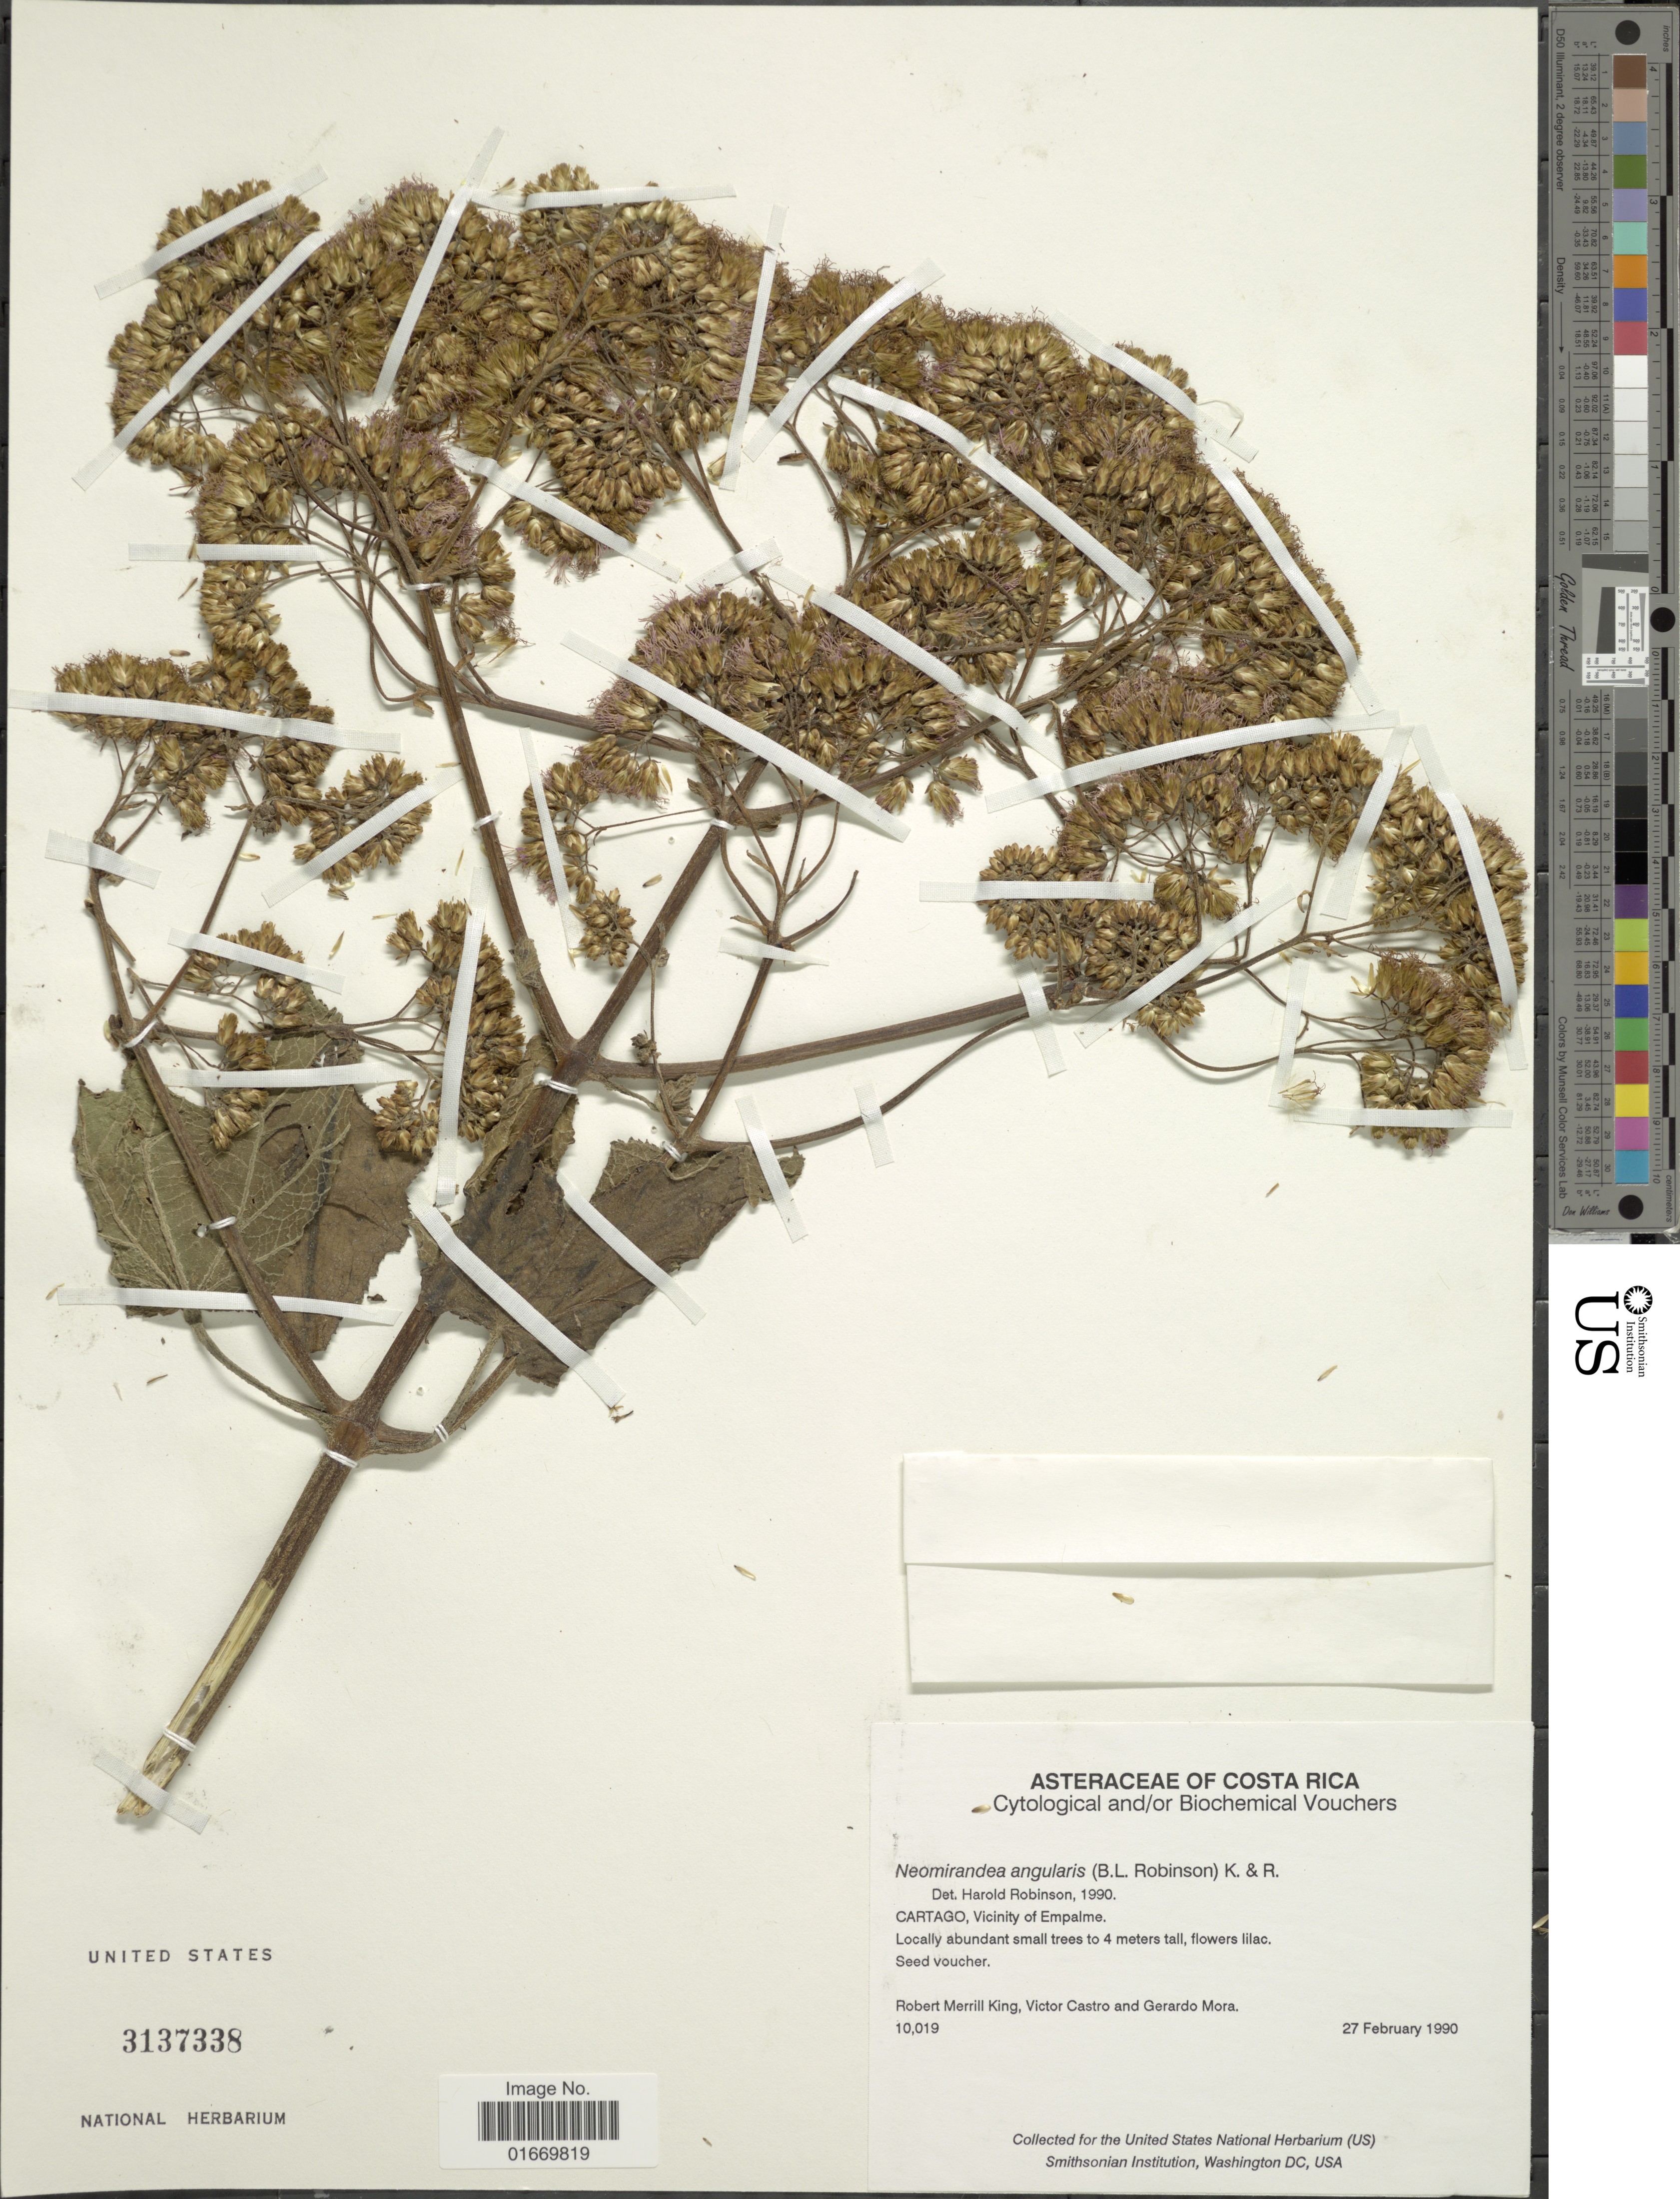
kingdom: Plantae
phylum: Tracheophyta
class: Magnoliopsida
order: Asterales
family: Asteraceae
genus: Neomirandea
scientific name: Neomirandea angularis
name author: (B.L. Rob.) R.M. King & H. Rob.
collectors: R. M. King, V. Castro & G. Mora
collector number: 10019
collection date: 1990-02-27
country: Costa Rica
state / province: Cartago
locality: Vicinity of Empalme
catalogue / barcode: US 3137338